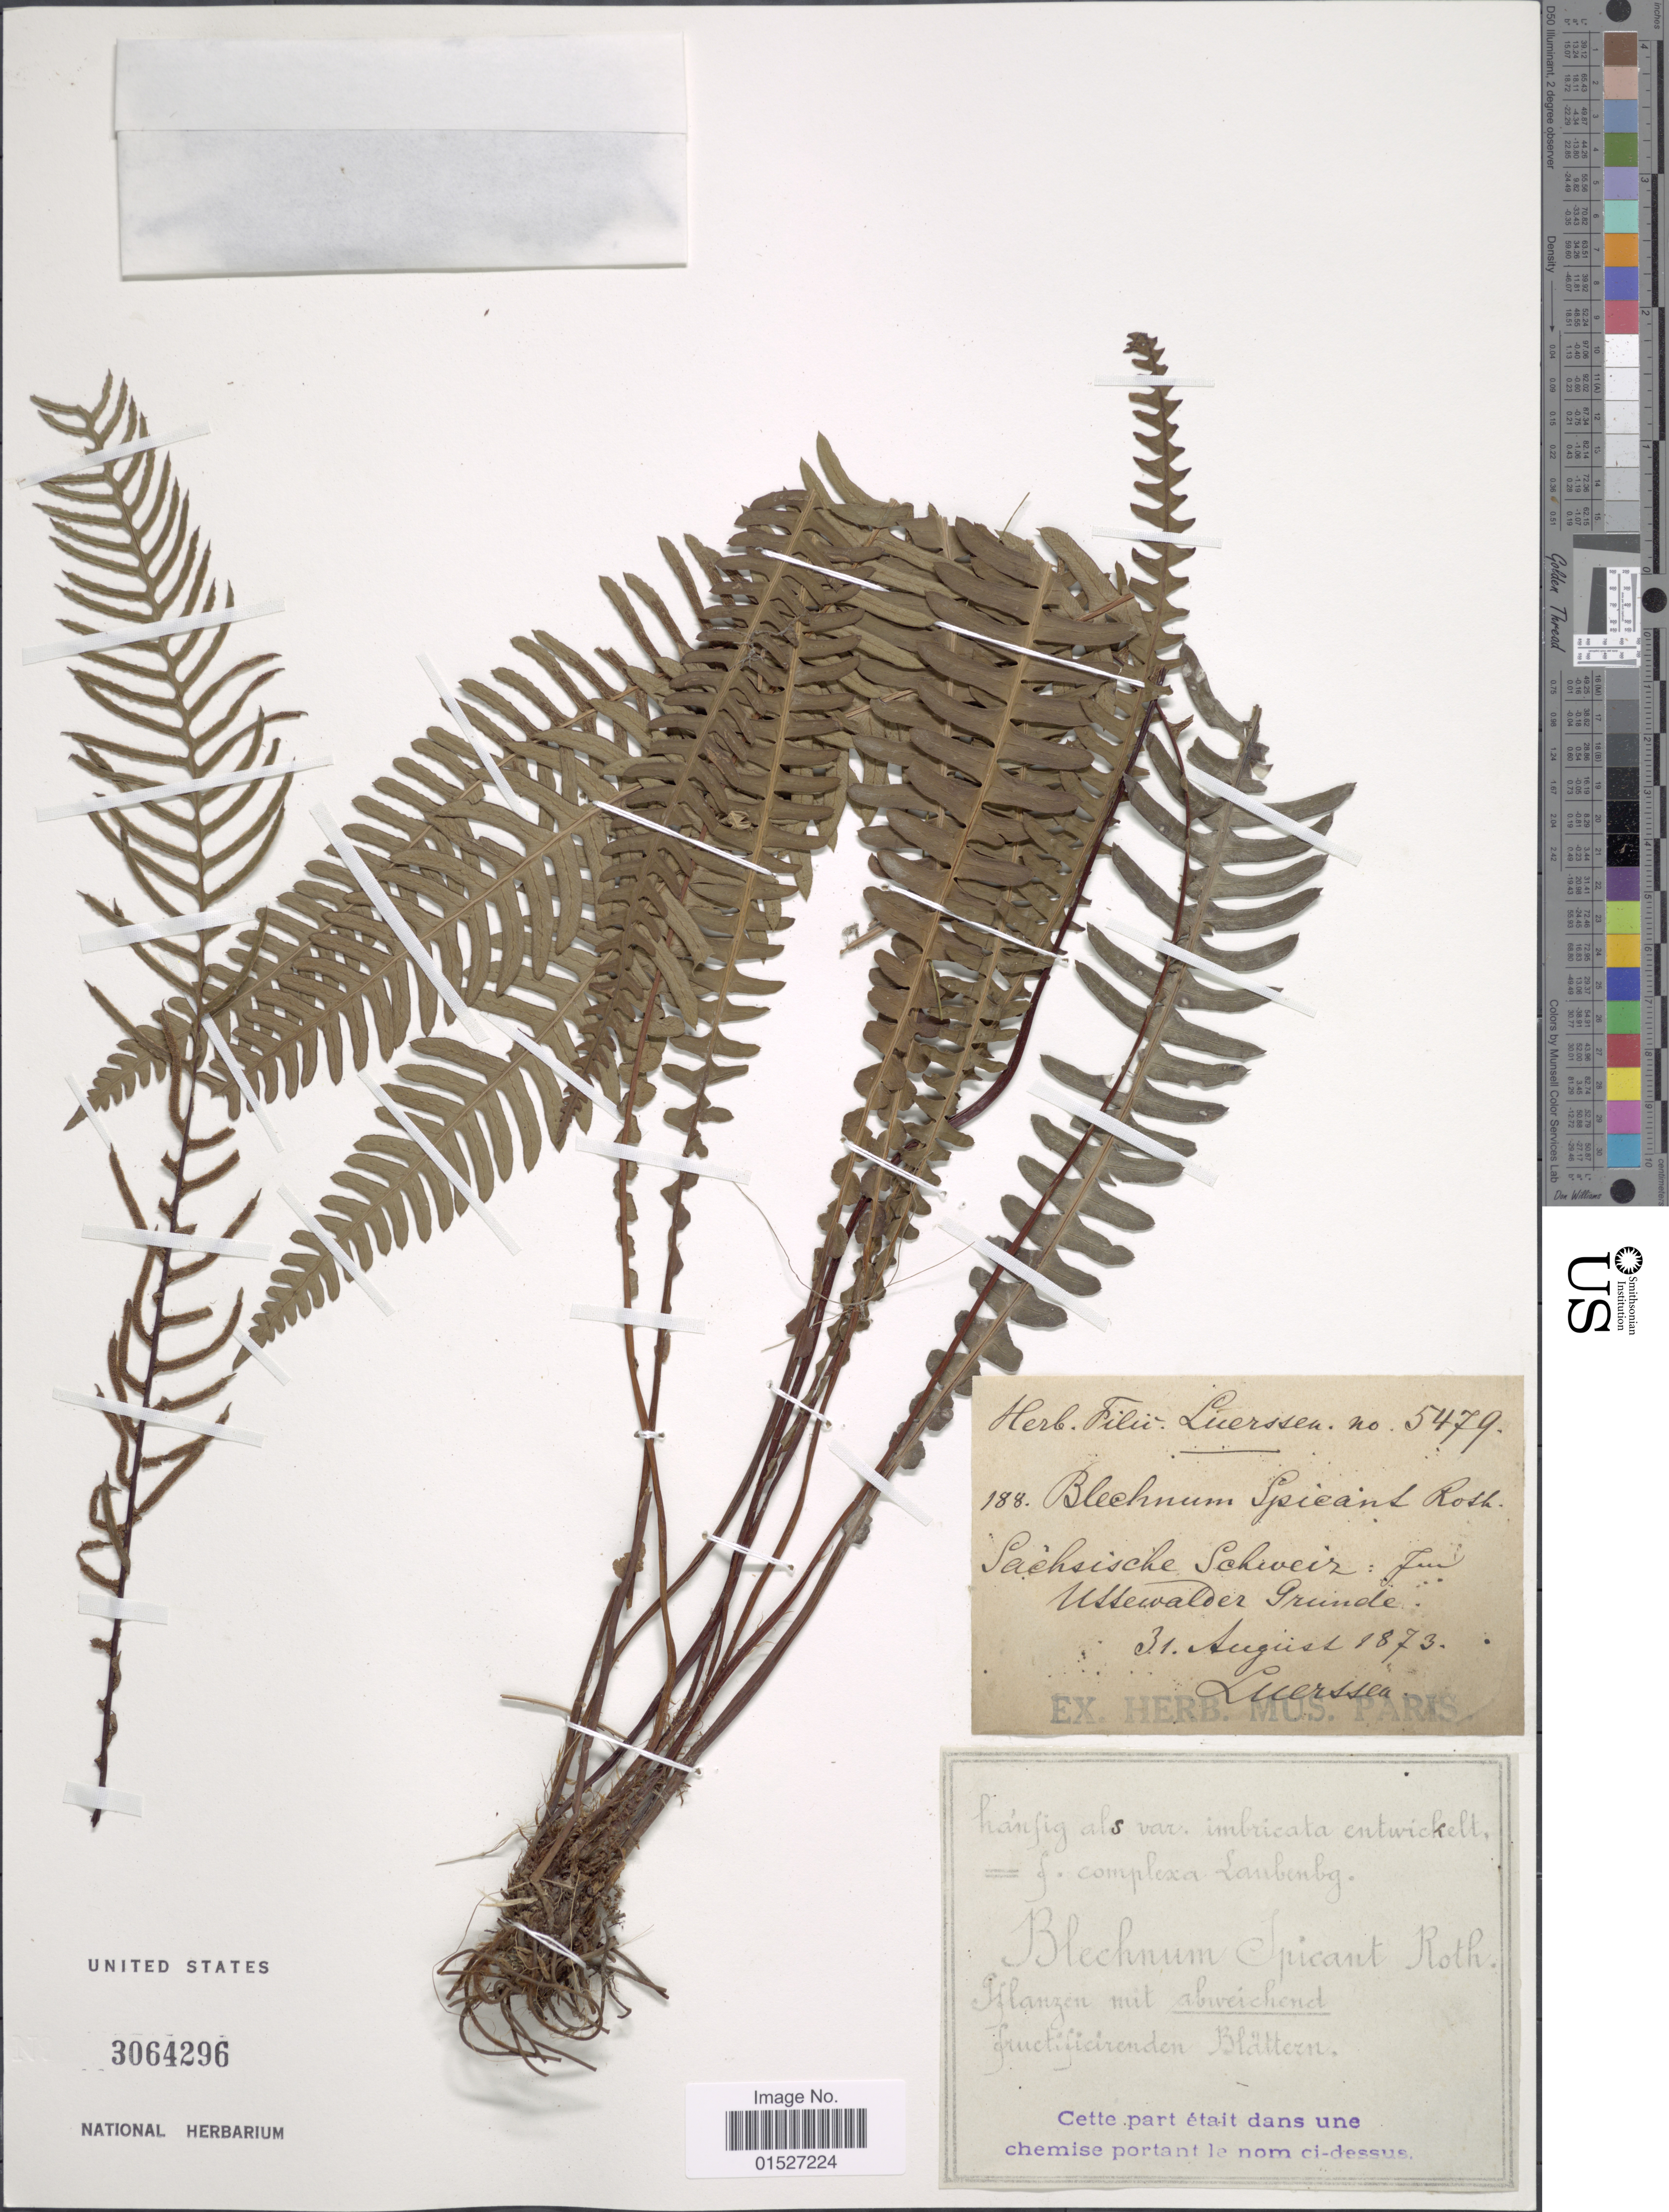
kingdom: Plantae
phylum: Tracheophyta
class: Polypodiopsida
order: Polypodiales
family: Blechnaceae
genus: Blechnum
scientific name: Blechnum spicant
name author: (L.) Sm.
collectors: Luerssen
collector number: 188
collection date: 1873-08-31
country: Germany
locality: Sachsische Schweiz: Jun Ussewalden Prunde. [interpreted]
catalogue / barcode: US 3064296